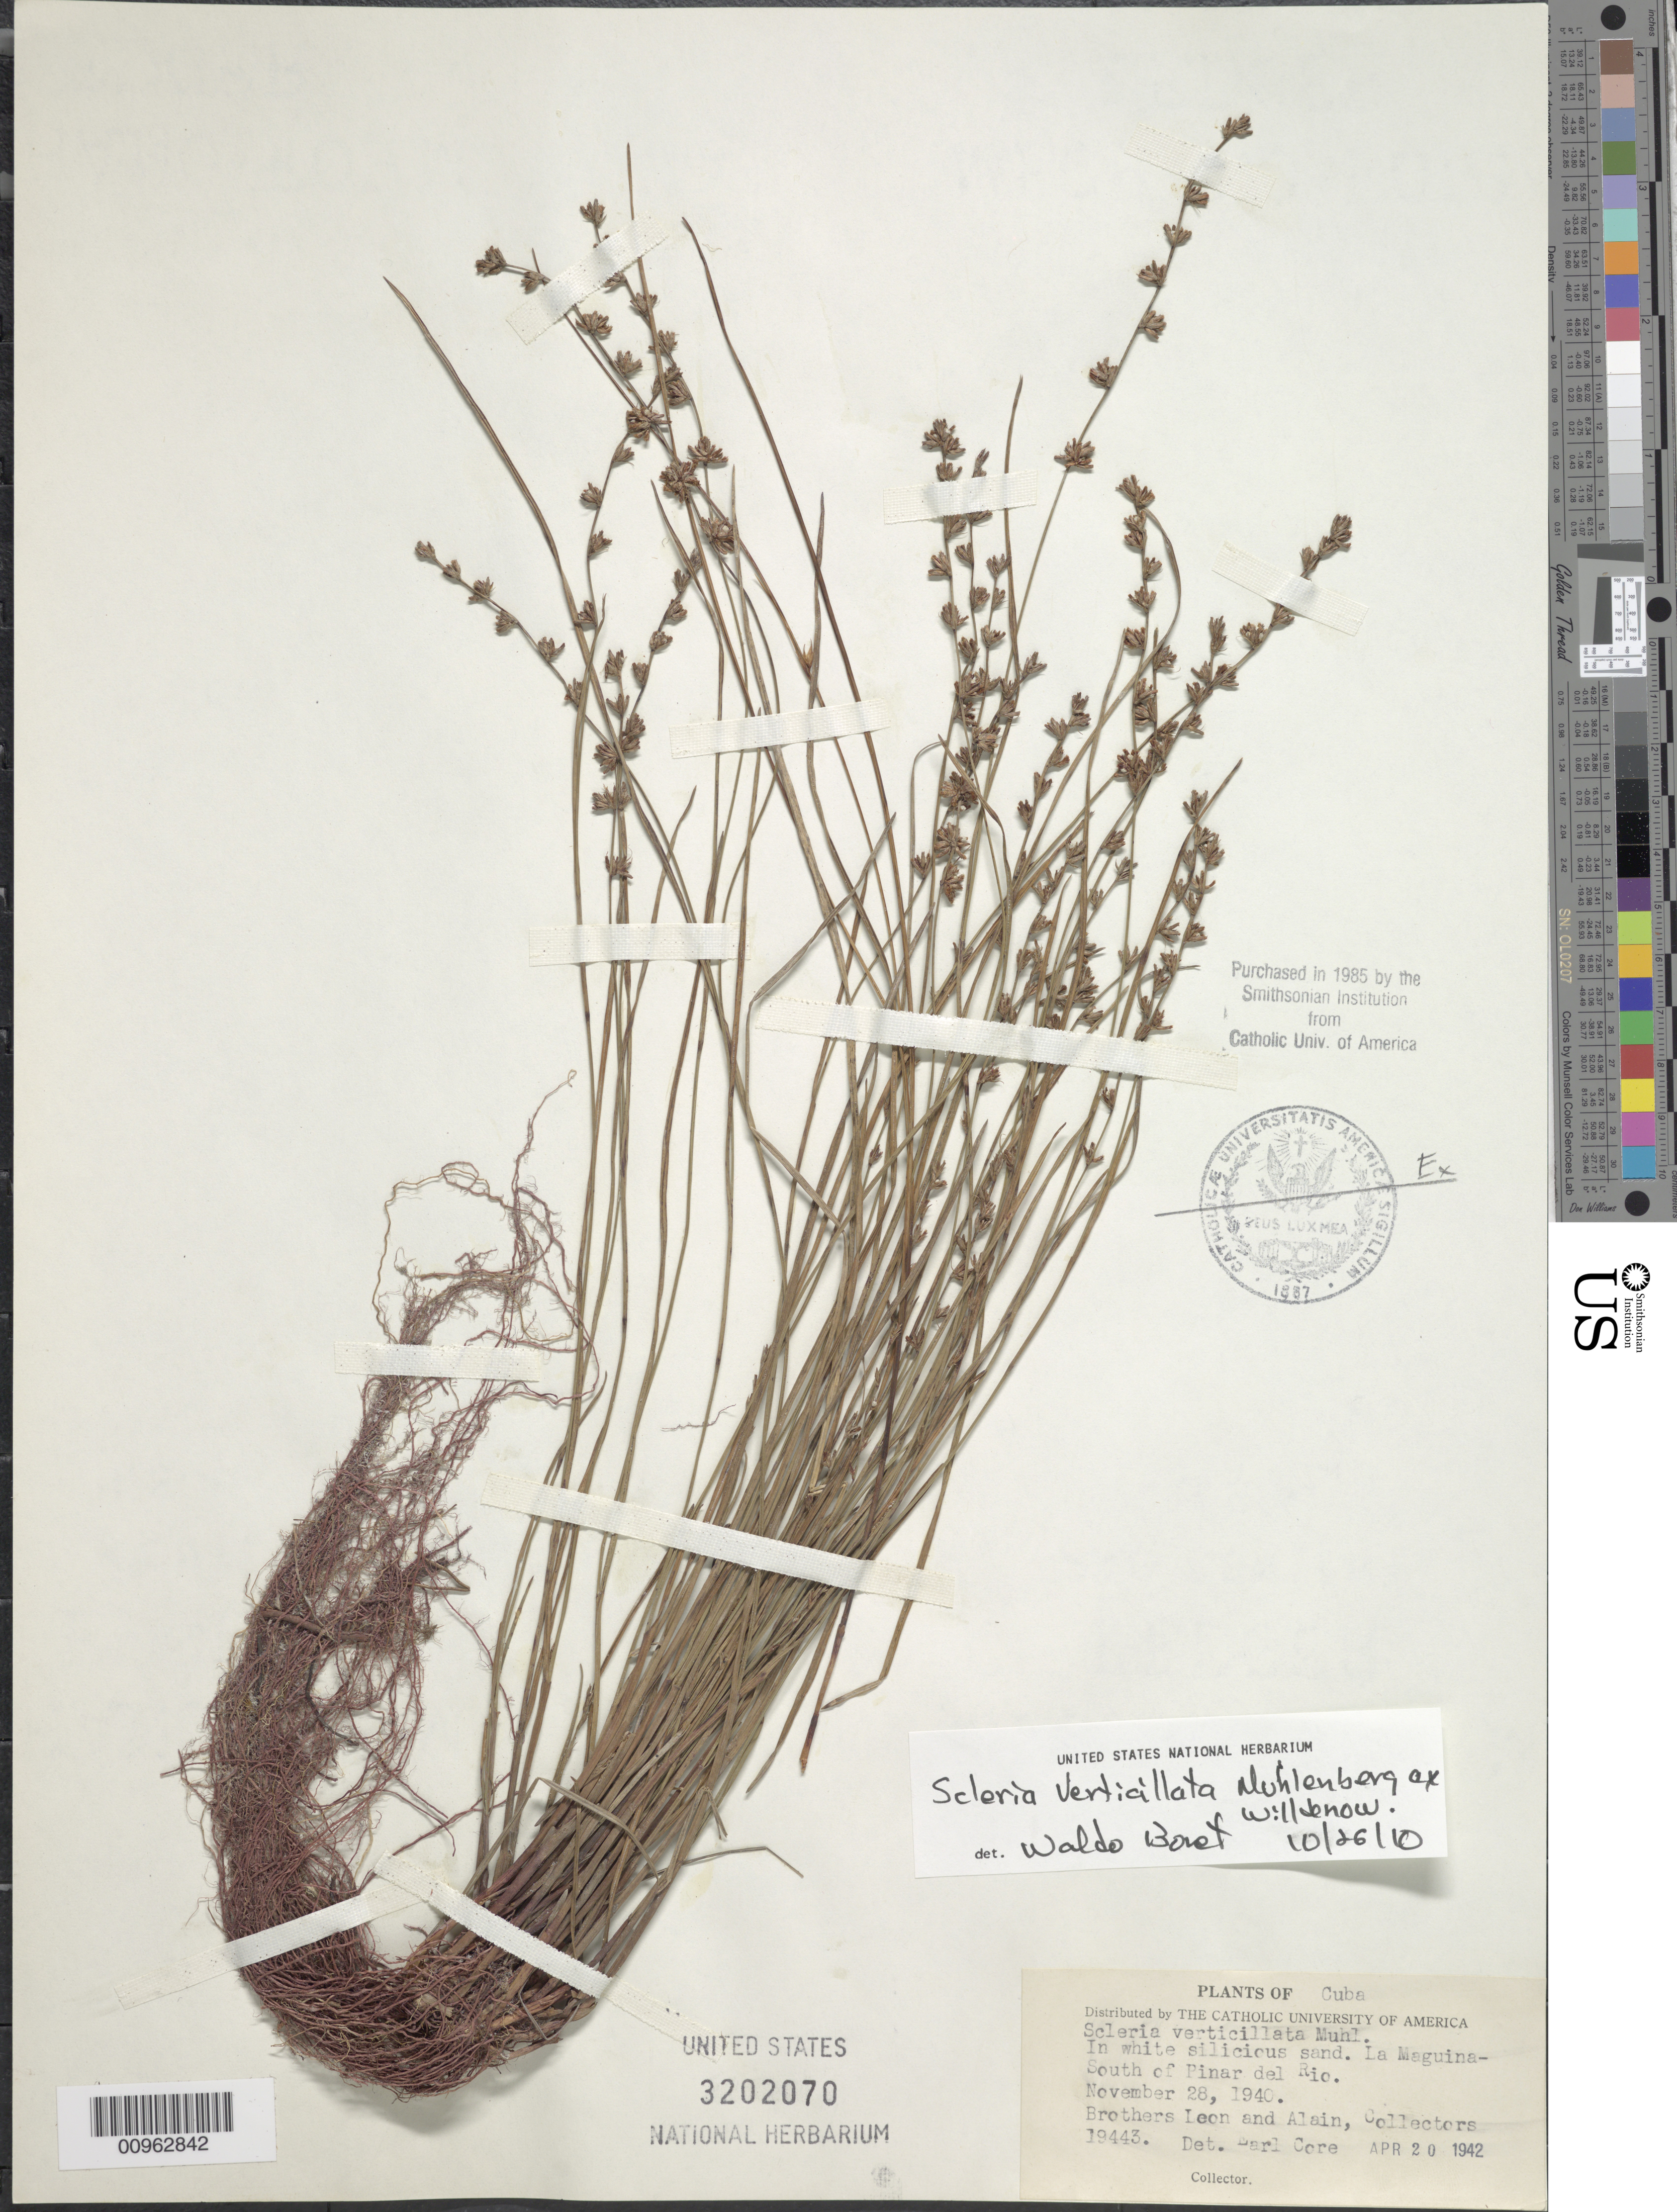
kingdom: Plantae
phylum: Tracheophyta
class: Liliopsida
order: Poales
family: Cyperaceae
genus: Scleria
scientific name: Scleria verticillata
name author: Muhl. ex Willd.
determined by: Core, E. L.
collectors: Bro. León & A. H. Liogier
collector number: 19443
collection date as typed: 28 Nov 1940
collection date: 1940-11-28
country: Cuba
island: Cuba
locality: La Maguina, south of Pinar del Rio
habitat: In white silicious sand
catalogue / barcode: US 3202070